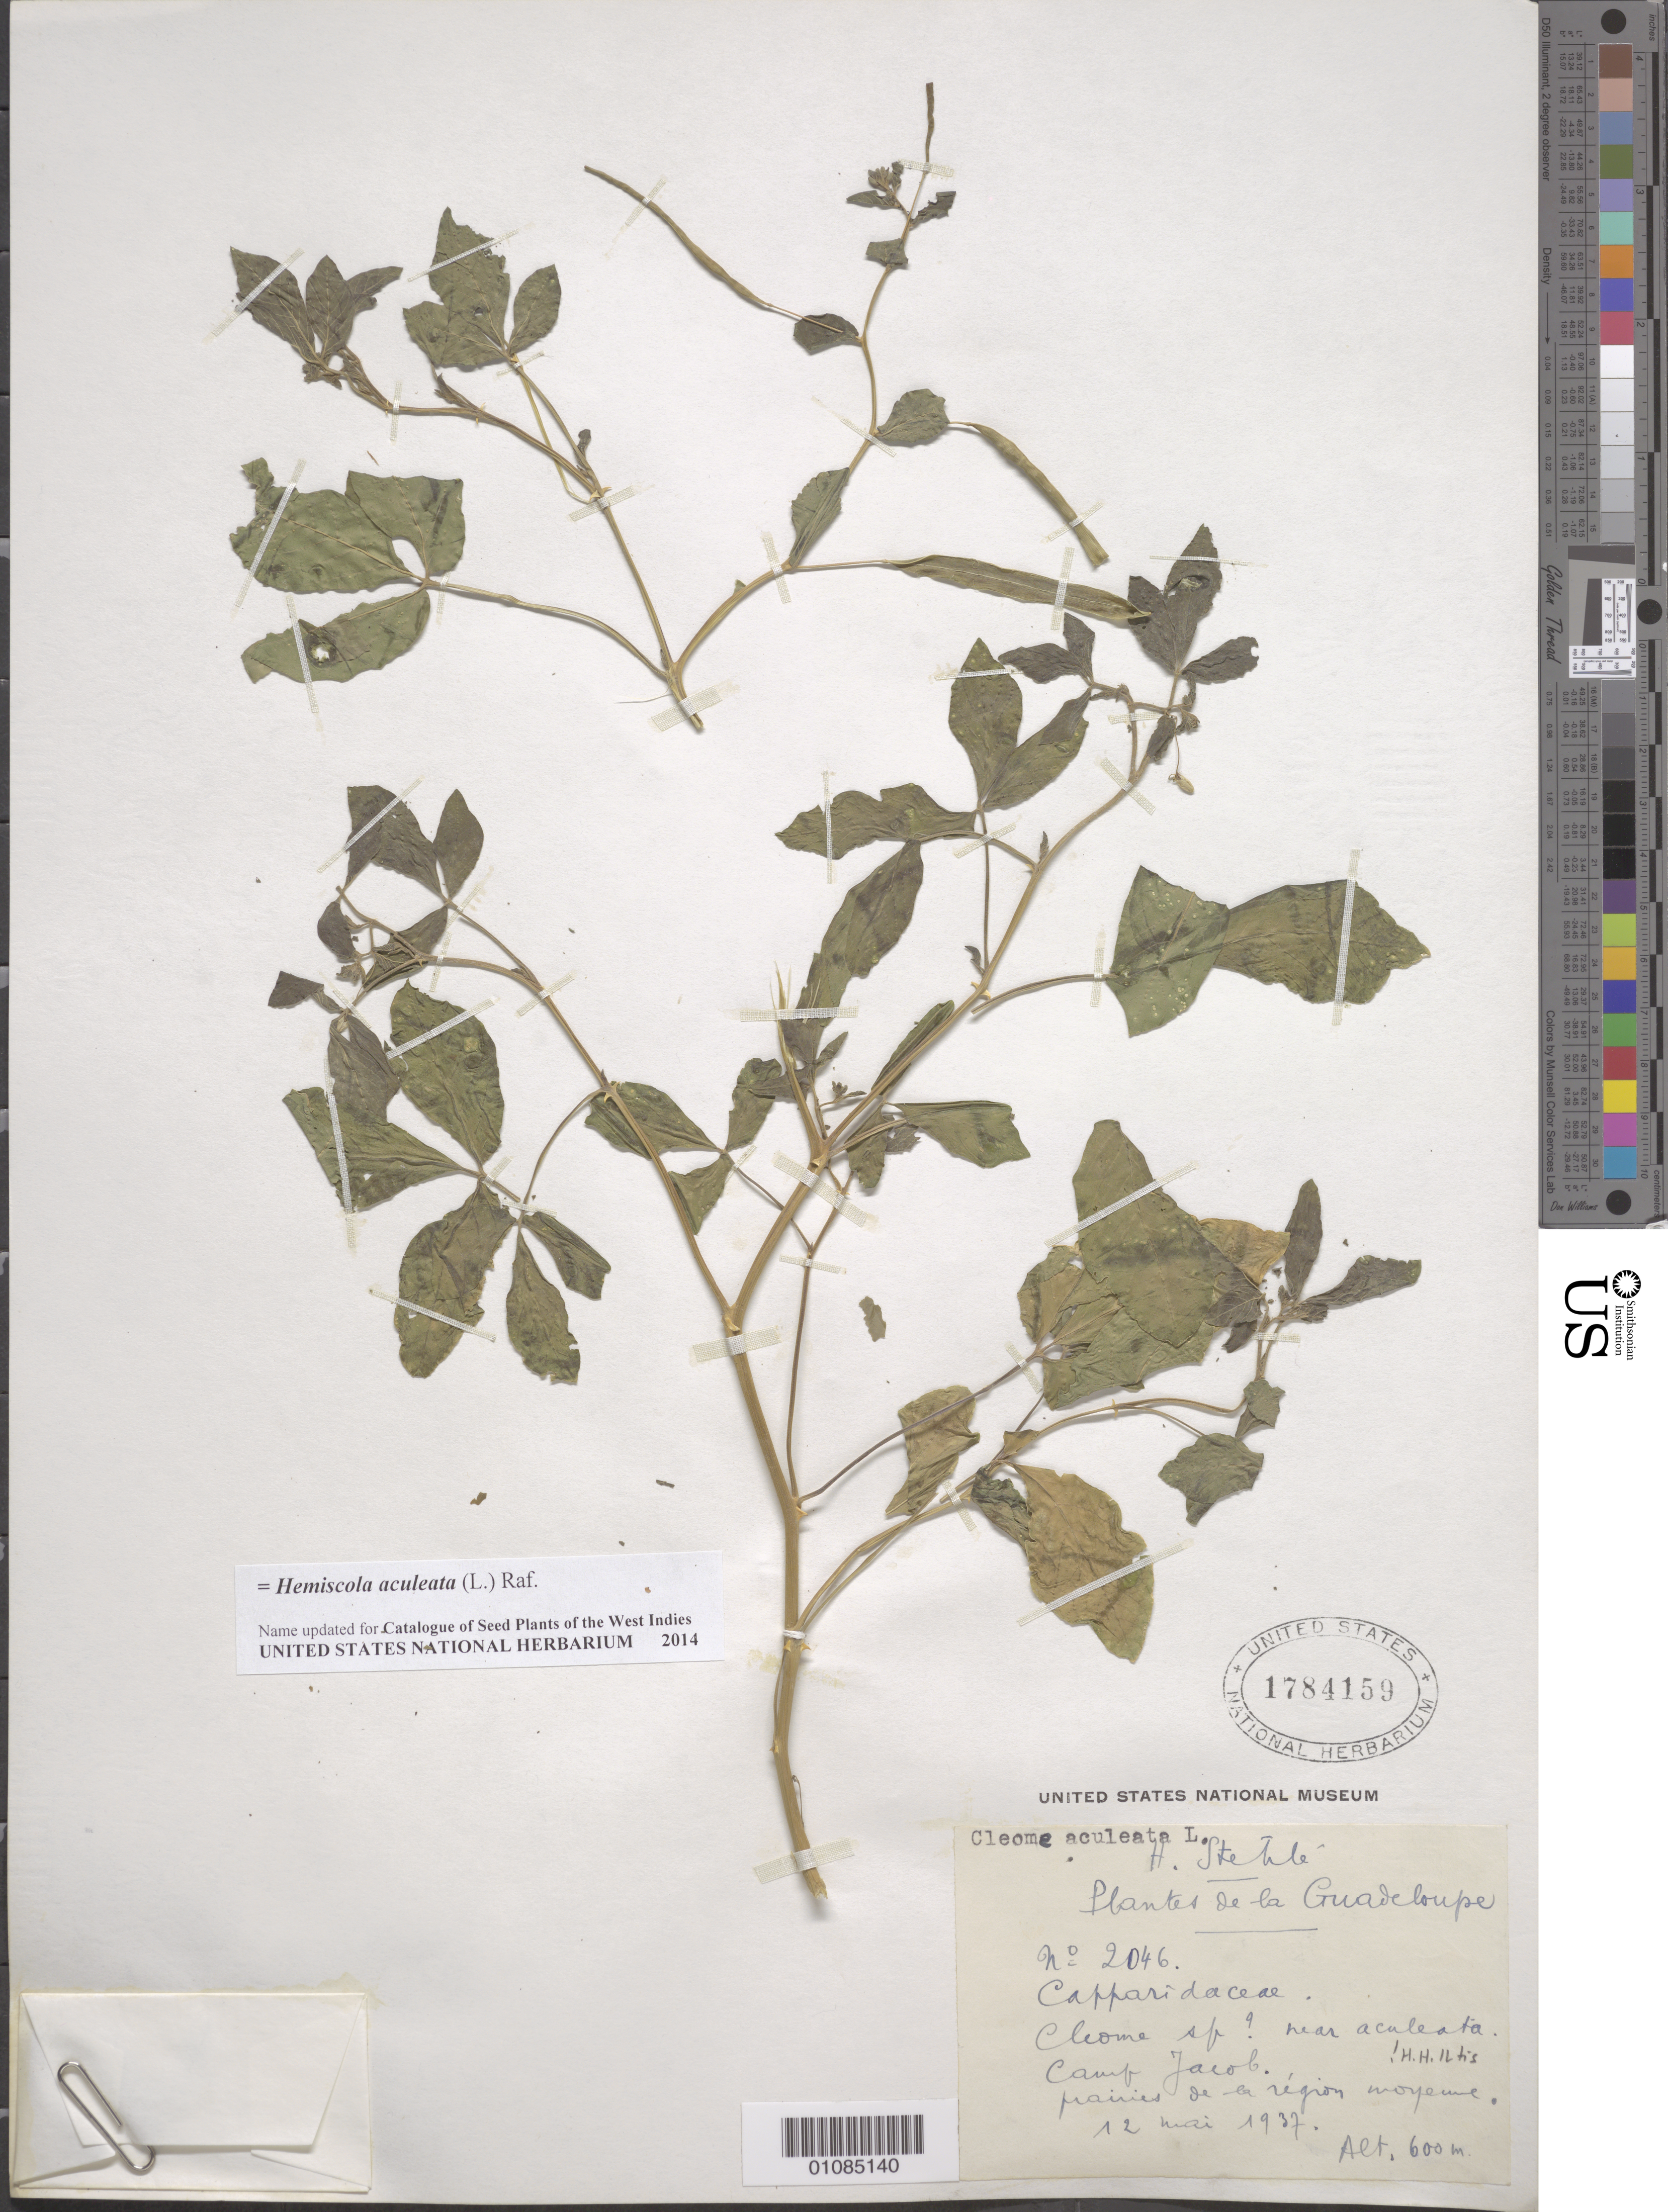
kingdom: Plantae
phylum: Tracheophyta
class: Magnoliopsida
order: Brassicales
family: Cleomaceae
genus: Tarenaya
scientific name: Tarenaya aculeata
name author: (L.) Soares Neto & Roalson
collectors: H. Stehlé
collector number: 2046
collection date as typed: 02 May 1937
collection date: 1937-05-02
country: Guadeloupe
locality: Camp Jacob.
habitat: Prairies de la region moyene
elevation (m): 600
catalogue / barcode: US 1784159